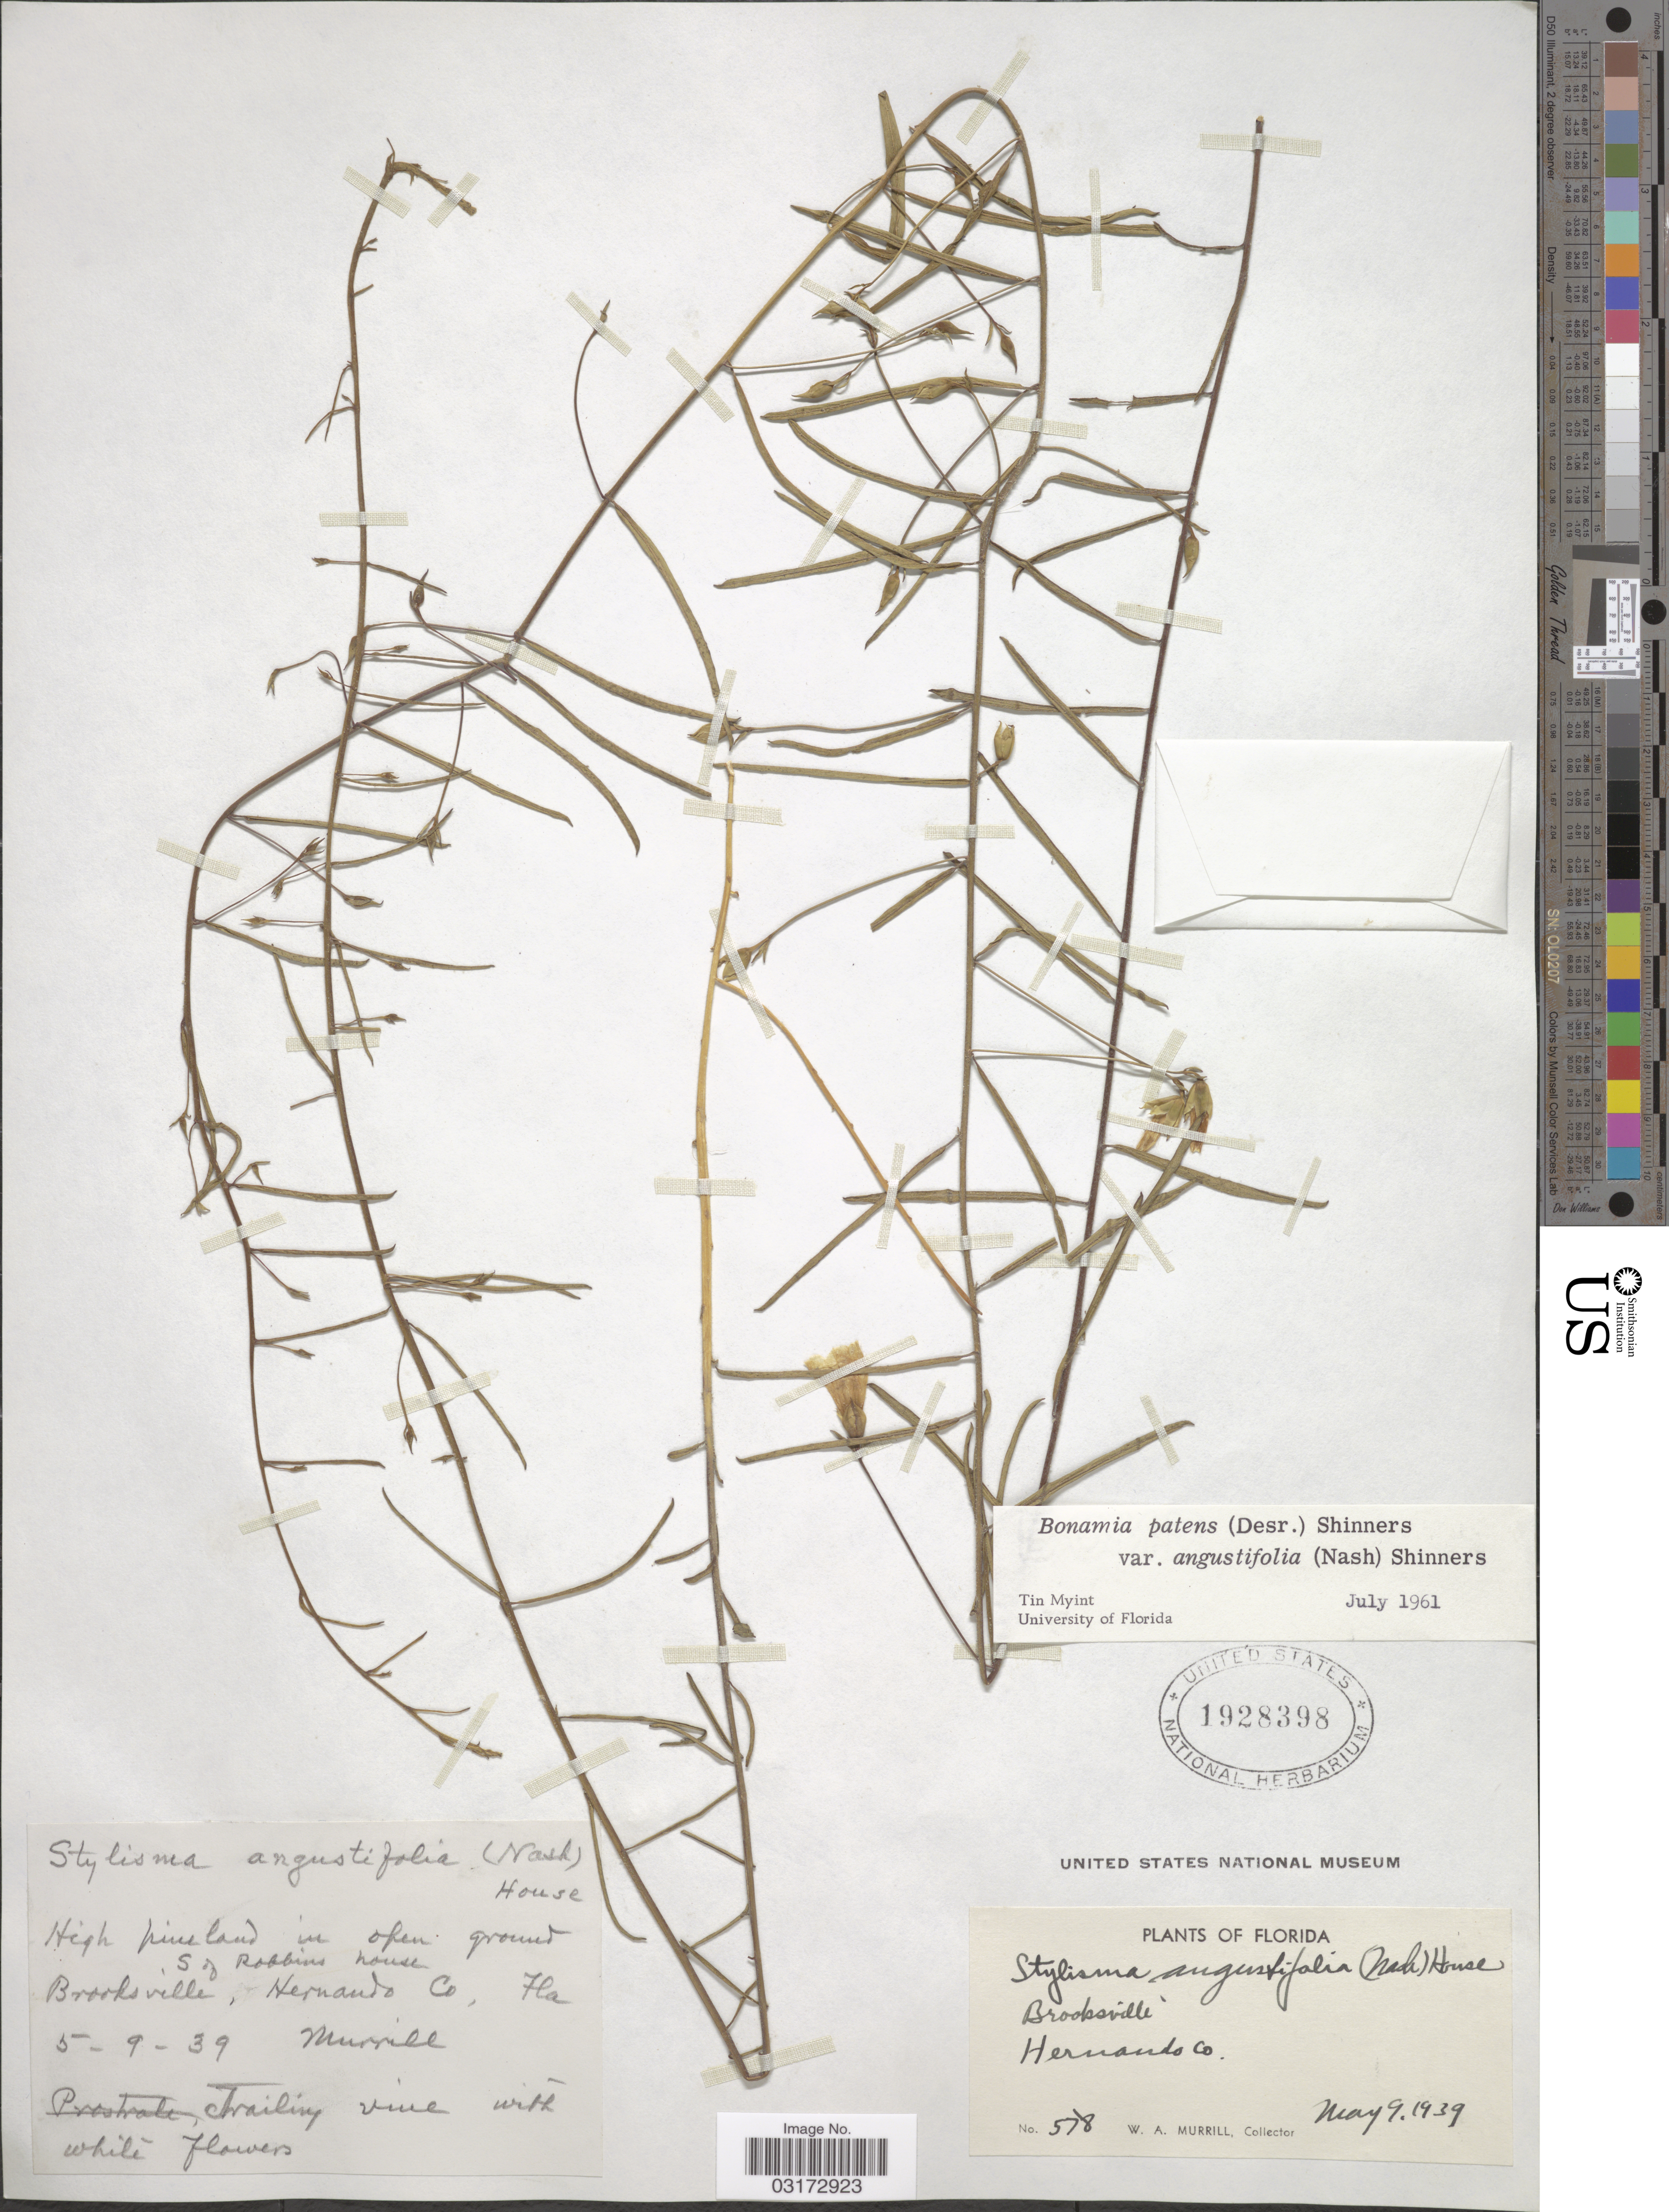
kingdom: Plantae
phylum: Tracheophyta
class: Magnoliopsida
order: Solanales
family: Convolvulaceae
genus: Stylisma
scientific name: Stylisma angustifolia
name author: (Nash) House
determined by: Strong, Mark T., (BOT), Smithsonian Institution - National Museum of Natural History (UNITED STATES)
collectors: W. A. Murrill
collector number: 578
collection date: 1939-05-09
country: United States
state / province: Florida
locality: S of Robbins house, Brooksville, Hernando Co.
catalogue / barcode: US 1928398